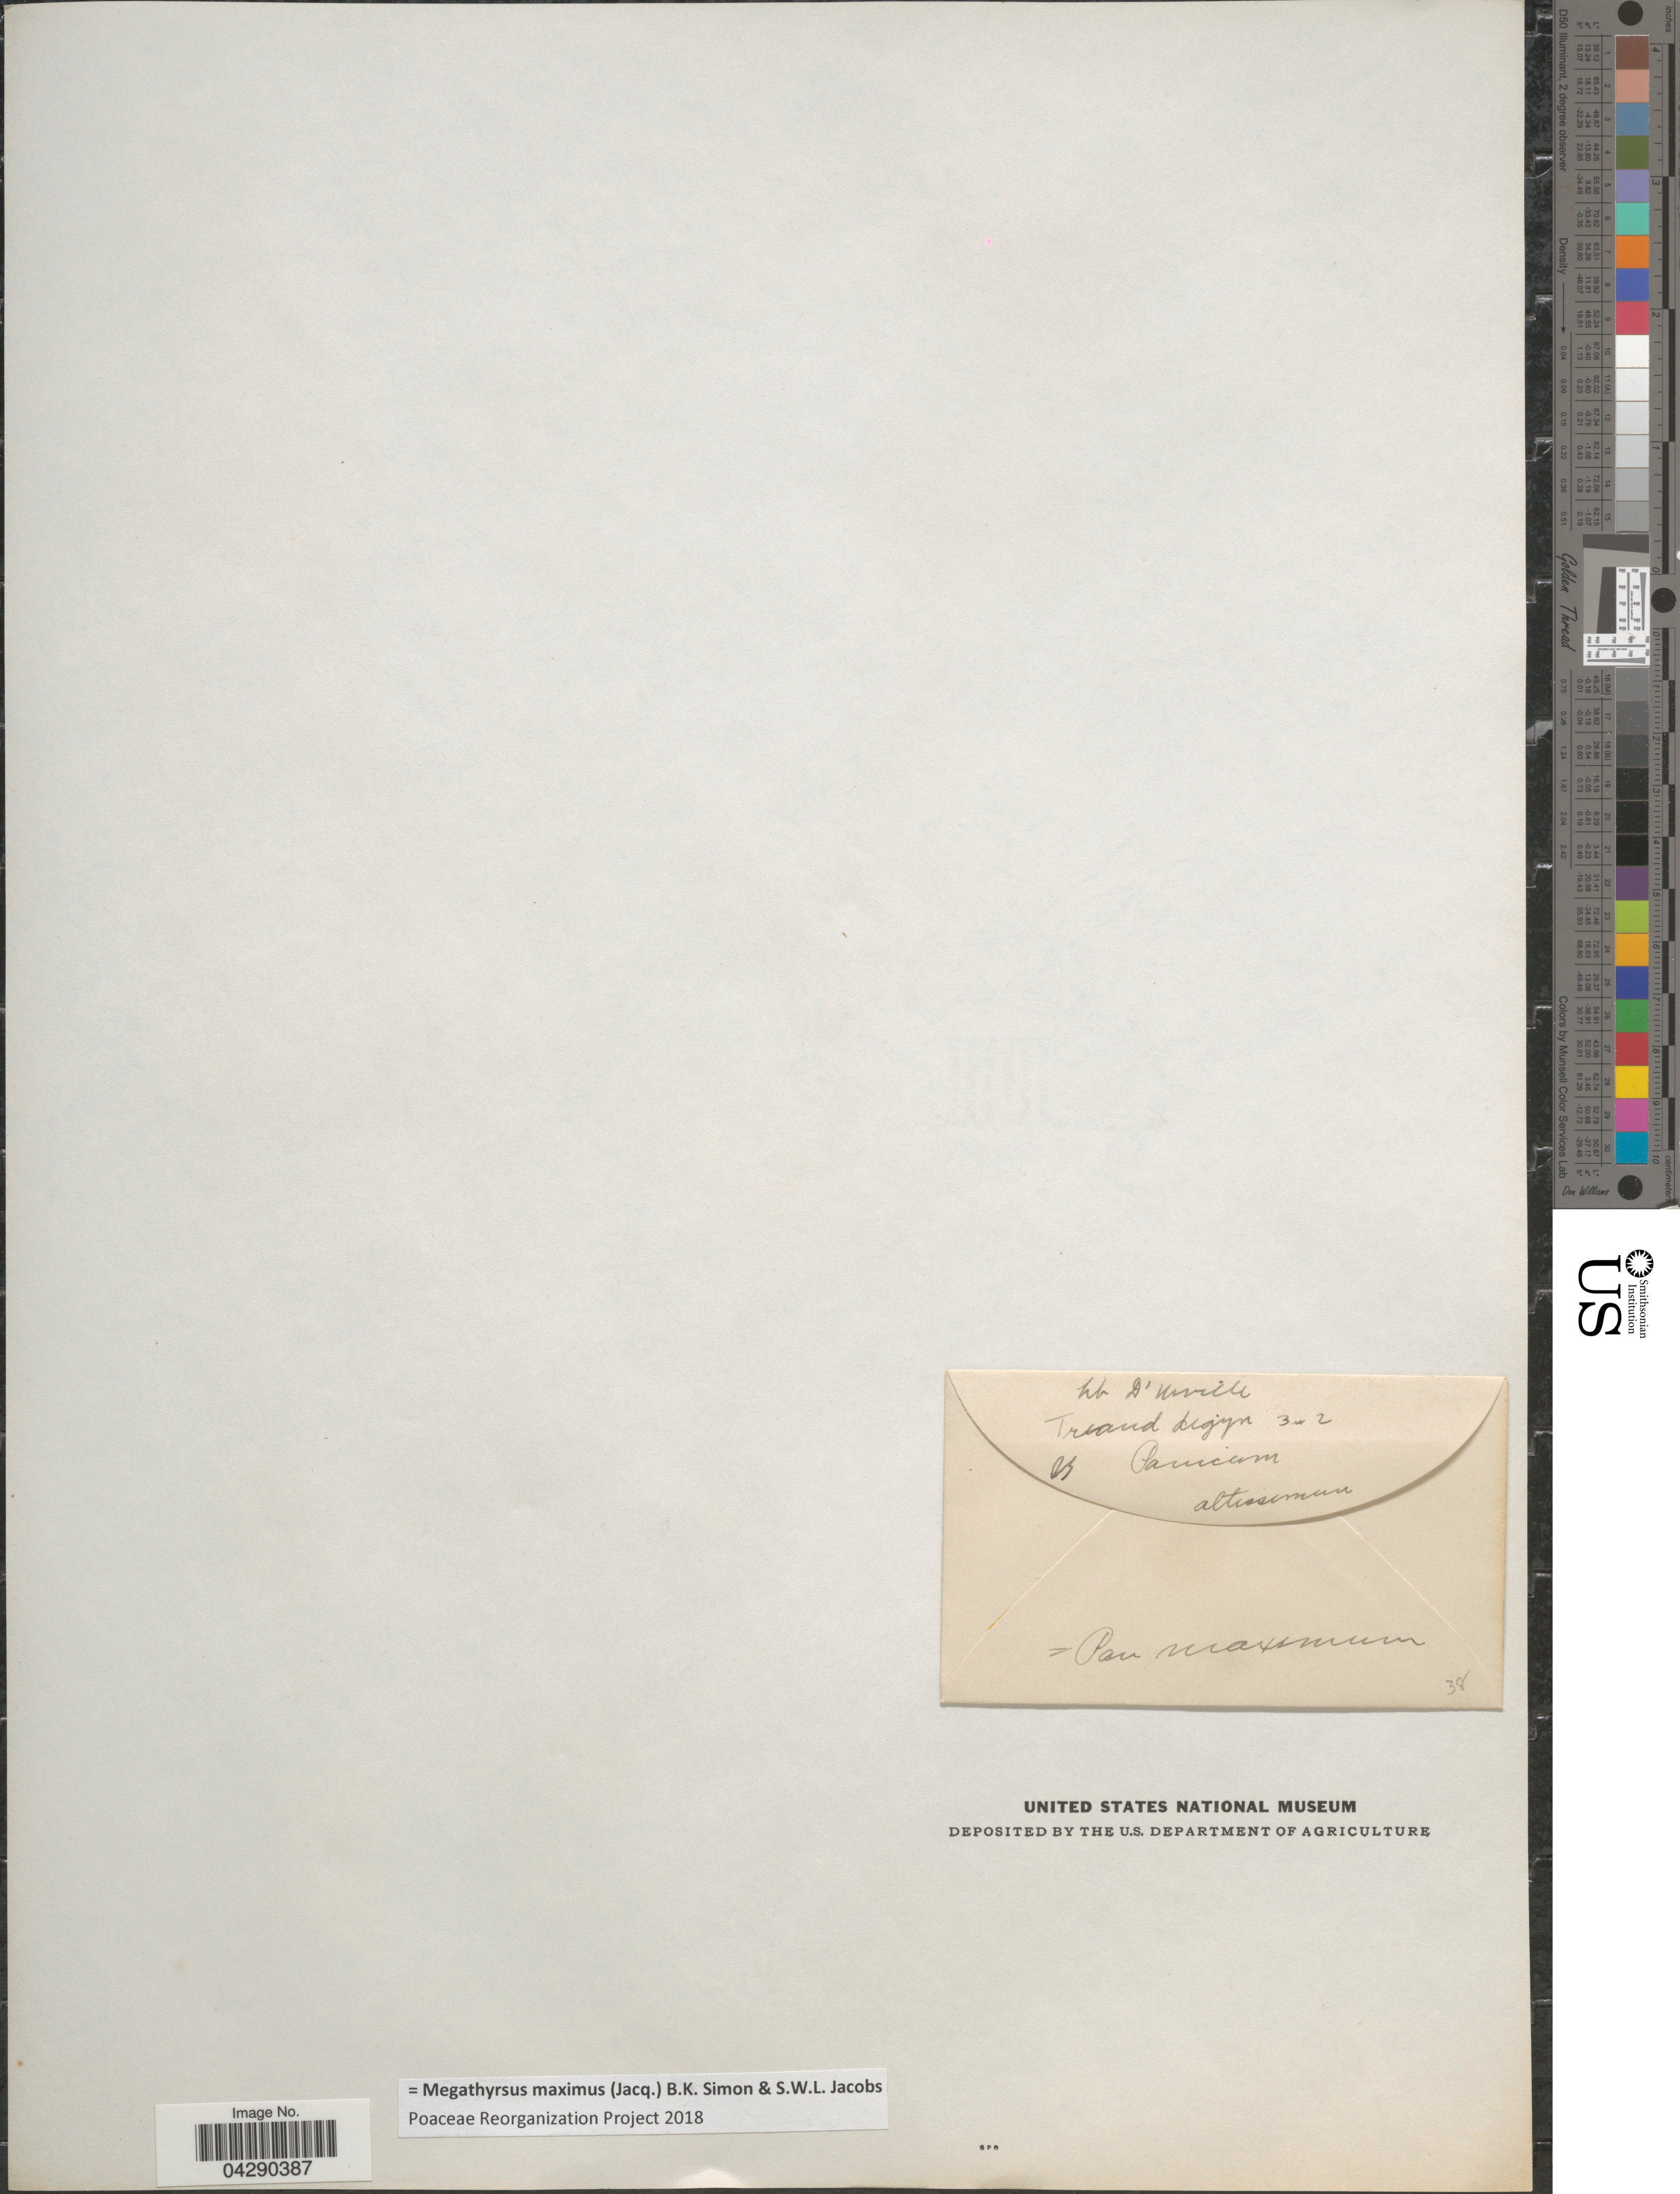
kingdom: Plantae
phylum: Tracheophyta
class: Liliopsida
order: Poales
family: Poaceae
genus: Megathyrsus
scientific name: Megathyrsus maximus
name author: (Jacq.) B.K. Simon & S.W.L. Jacobs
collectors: Ex herb. D'Urville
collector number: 3!2?